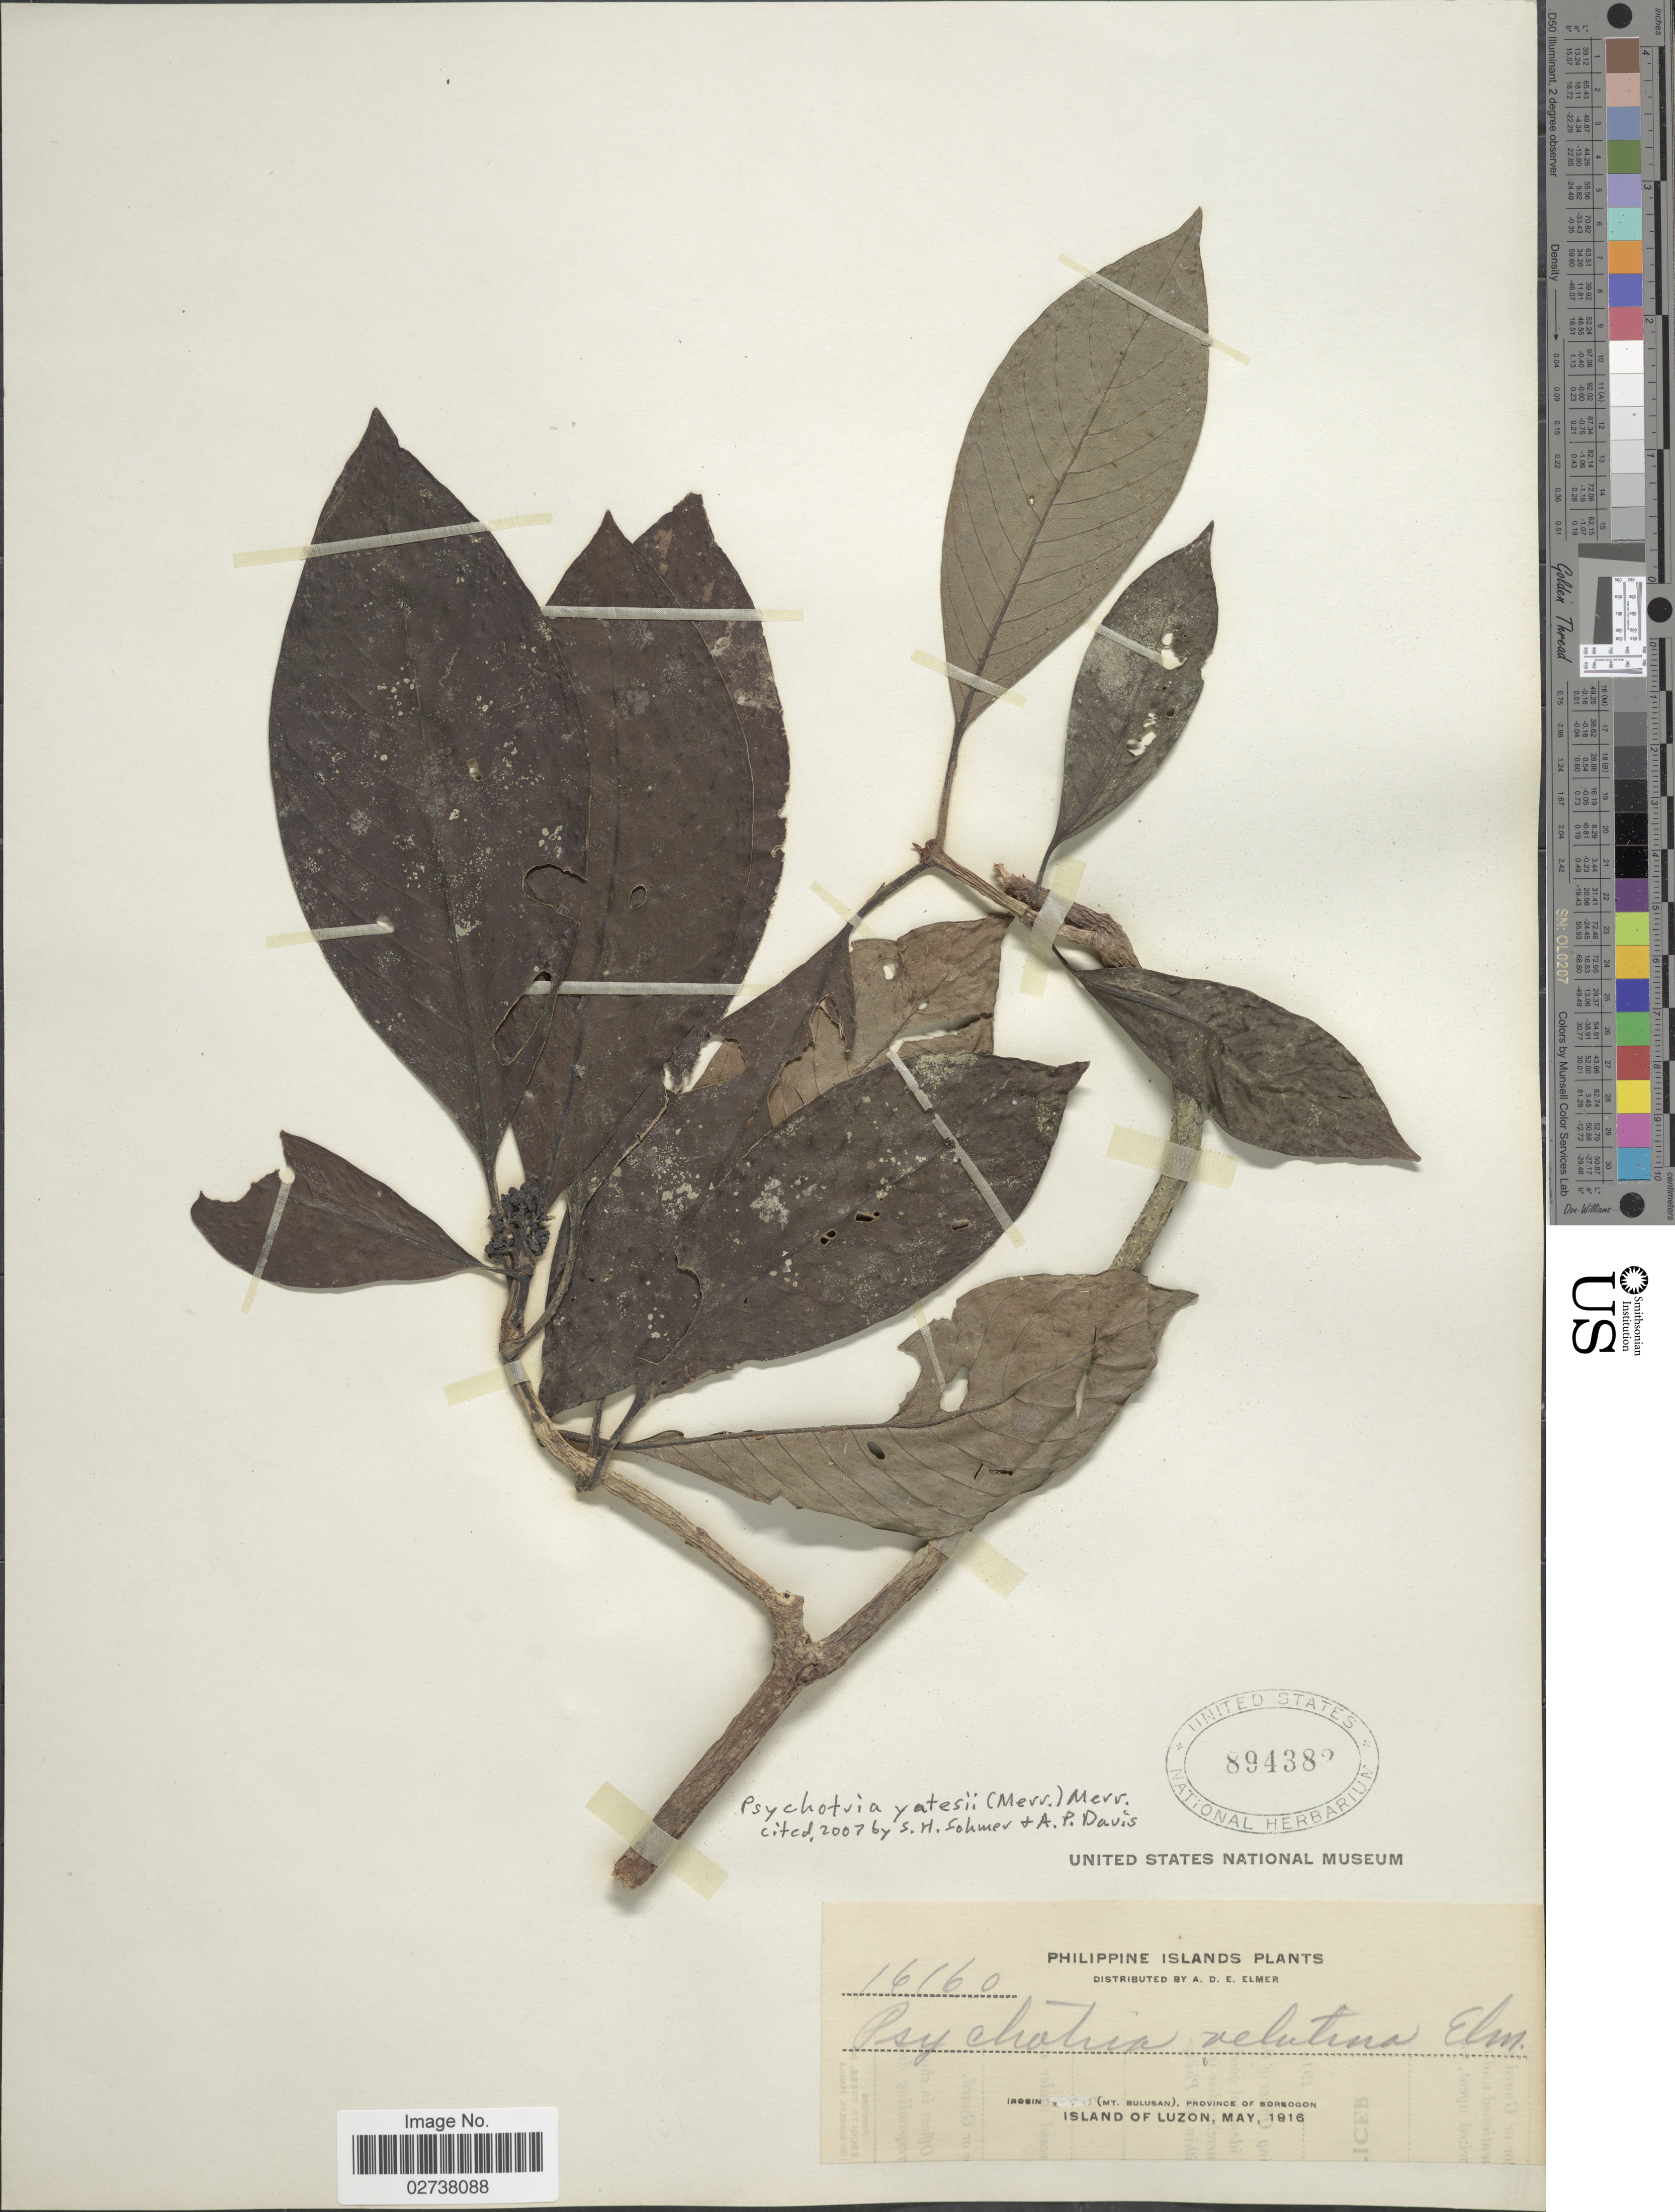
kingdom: Plantae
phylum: Tracheophyta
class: Magnoliopsida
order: Gentianales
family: Rubiaceae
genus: Psychotria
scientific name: Psychotria yatesii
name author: (Merr.) Merr.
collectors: A. D. E. Elmer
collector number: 16160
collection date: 1916-05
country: Philippines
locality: Philippine Islands, Irosin (Mt. Bulusan), Province of Sorsogon, Island of Luzon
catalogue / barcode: US 894382